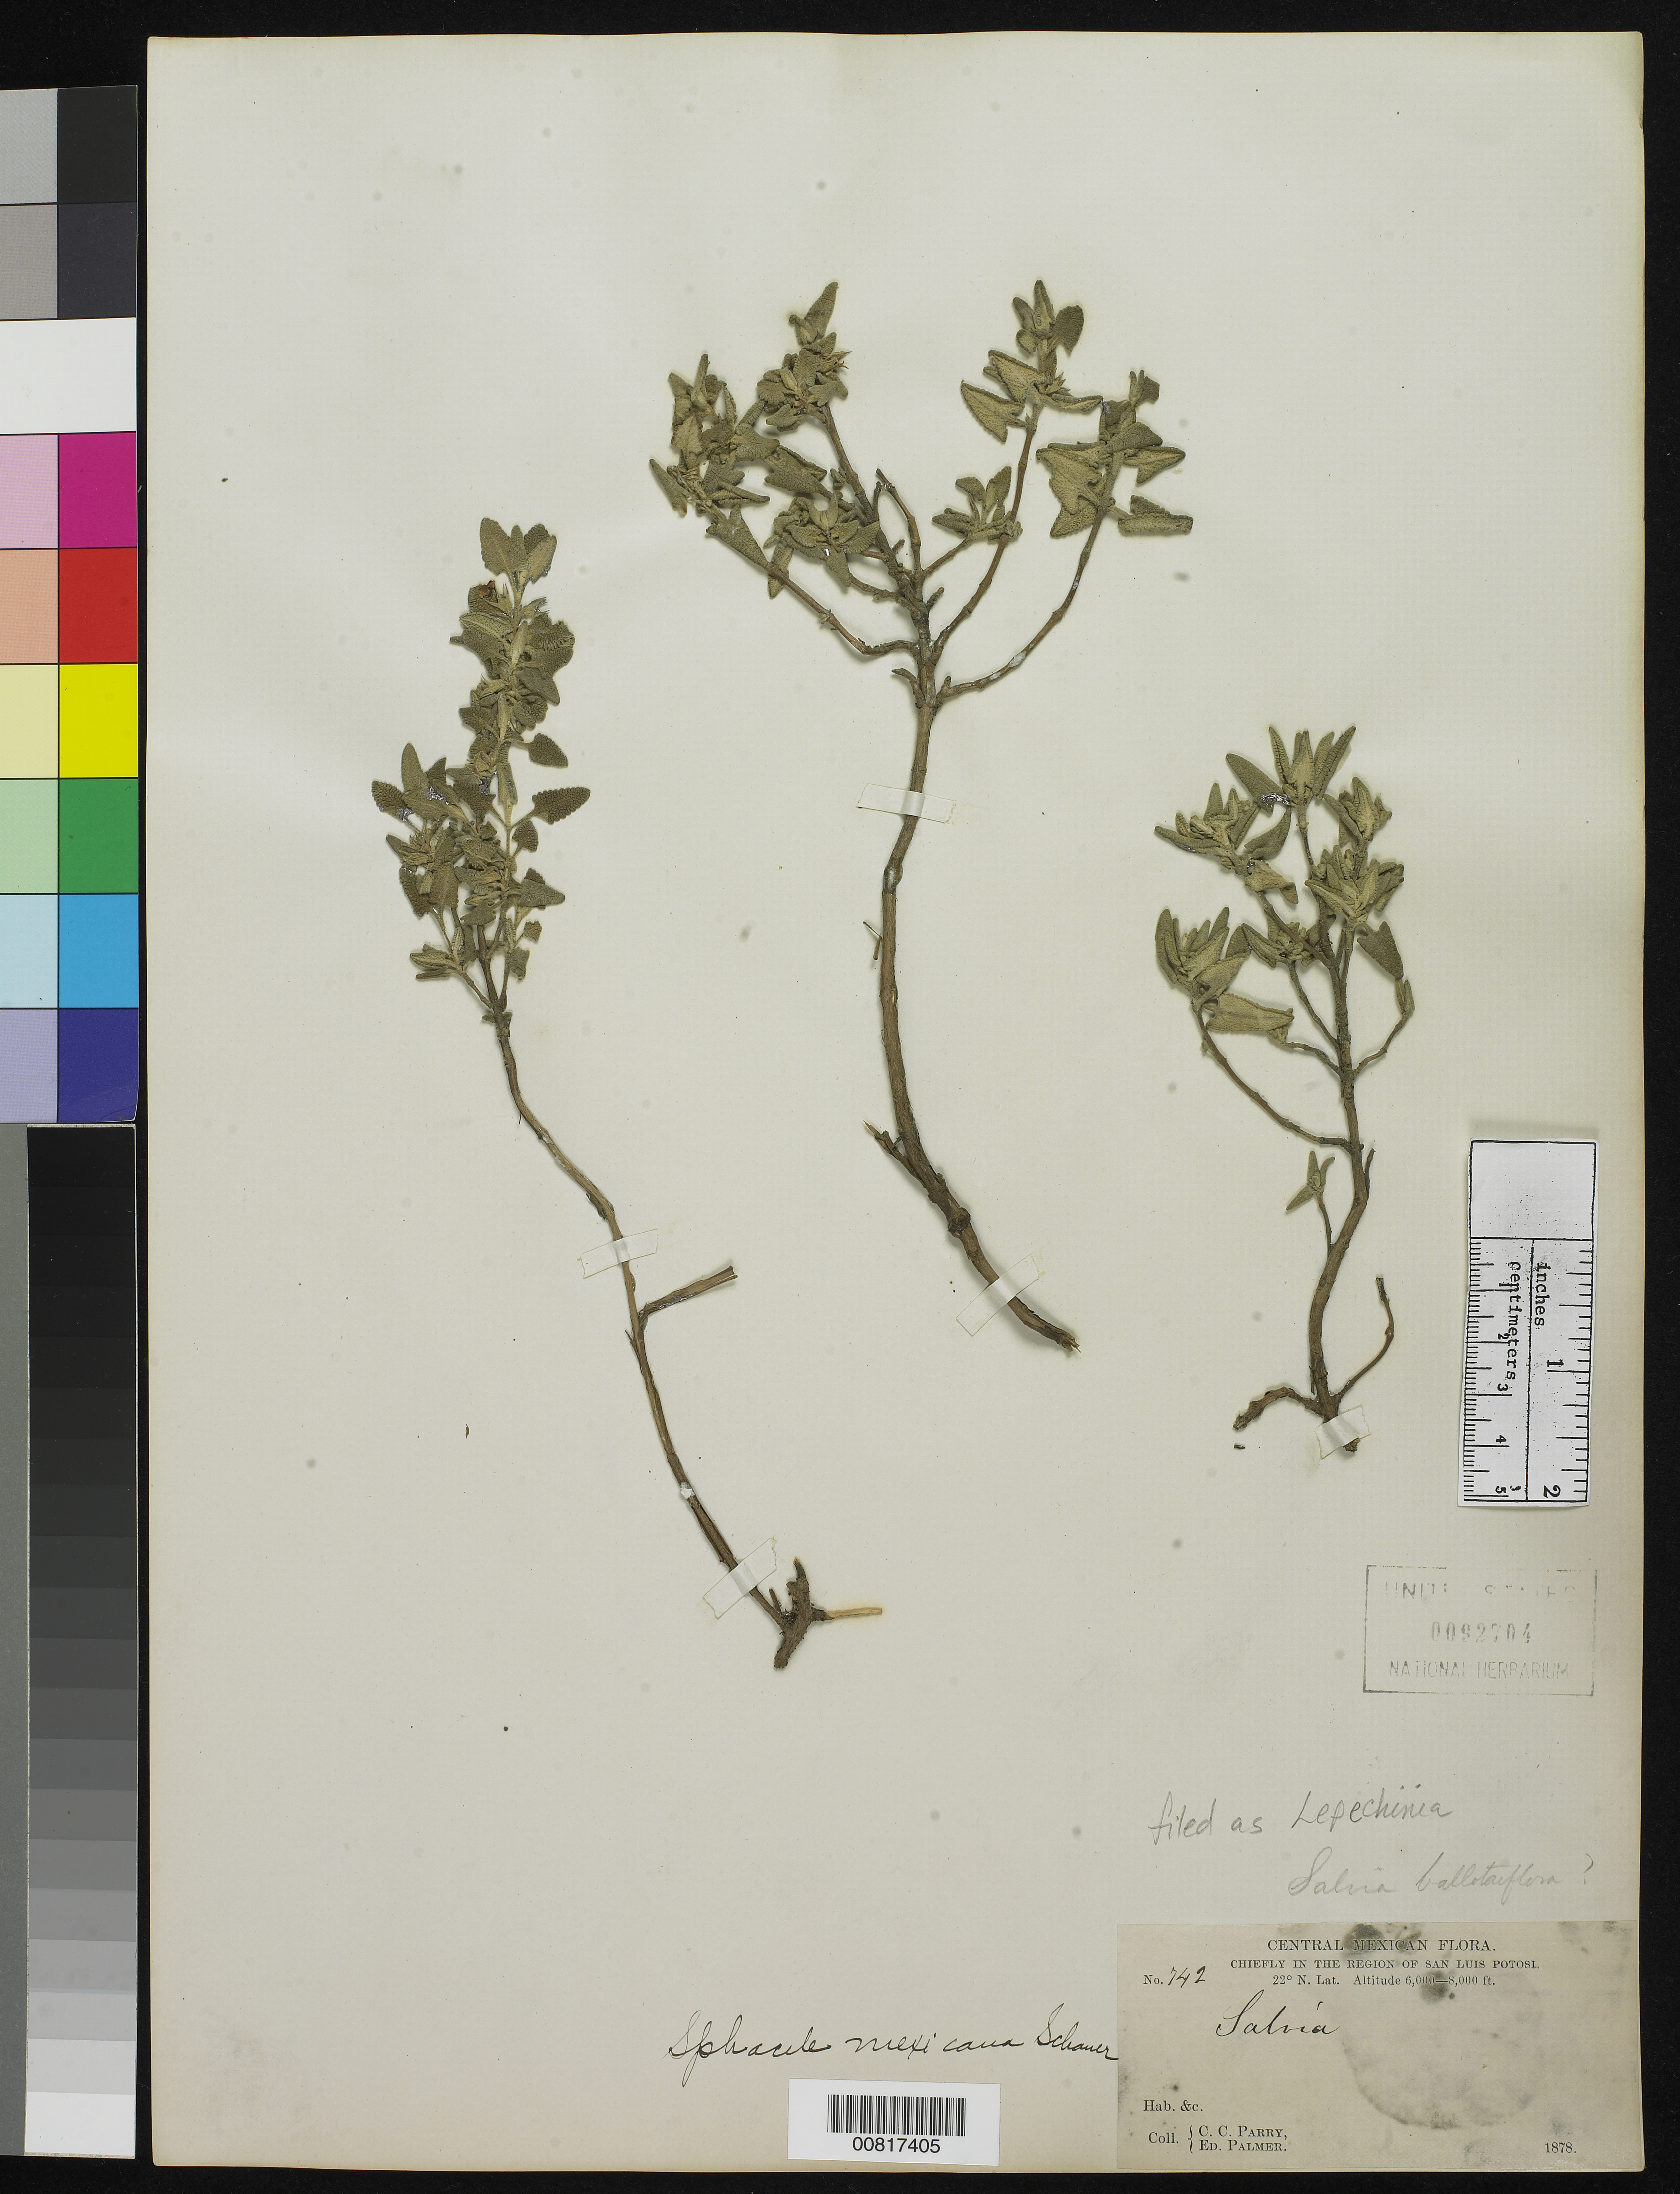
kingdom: Plantae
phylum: Tracheophyta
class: Magnoliopsida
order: Lamiales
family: Lamiaceae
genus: Lepechinia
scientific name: Lepechinia sp.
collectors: C. C. Parry & E. Palmer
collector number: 742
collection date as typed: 1878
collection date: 1878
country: Mexico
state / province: San Luis Potosí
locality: Chiefly in the region of San Luis Potosí.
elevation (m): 1829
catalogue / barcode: US 92704